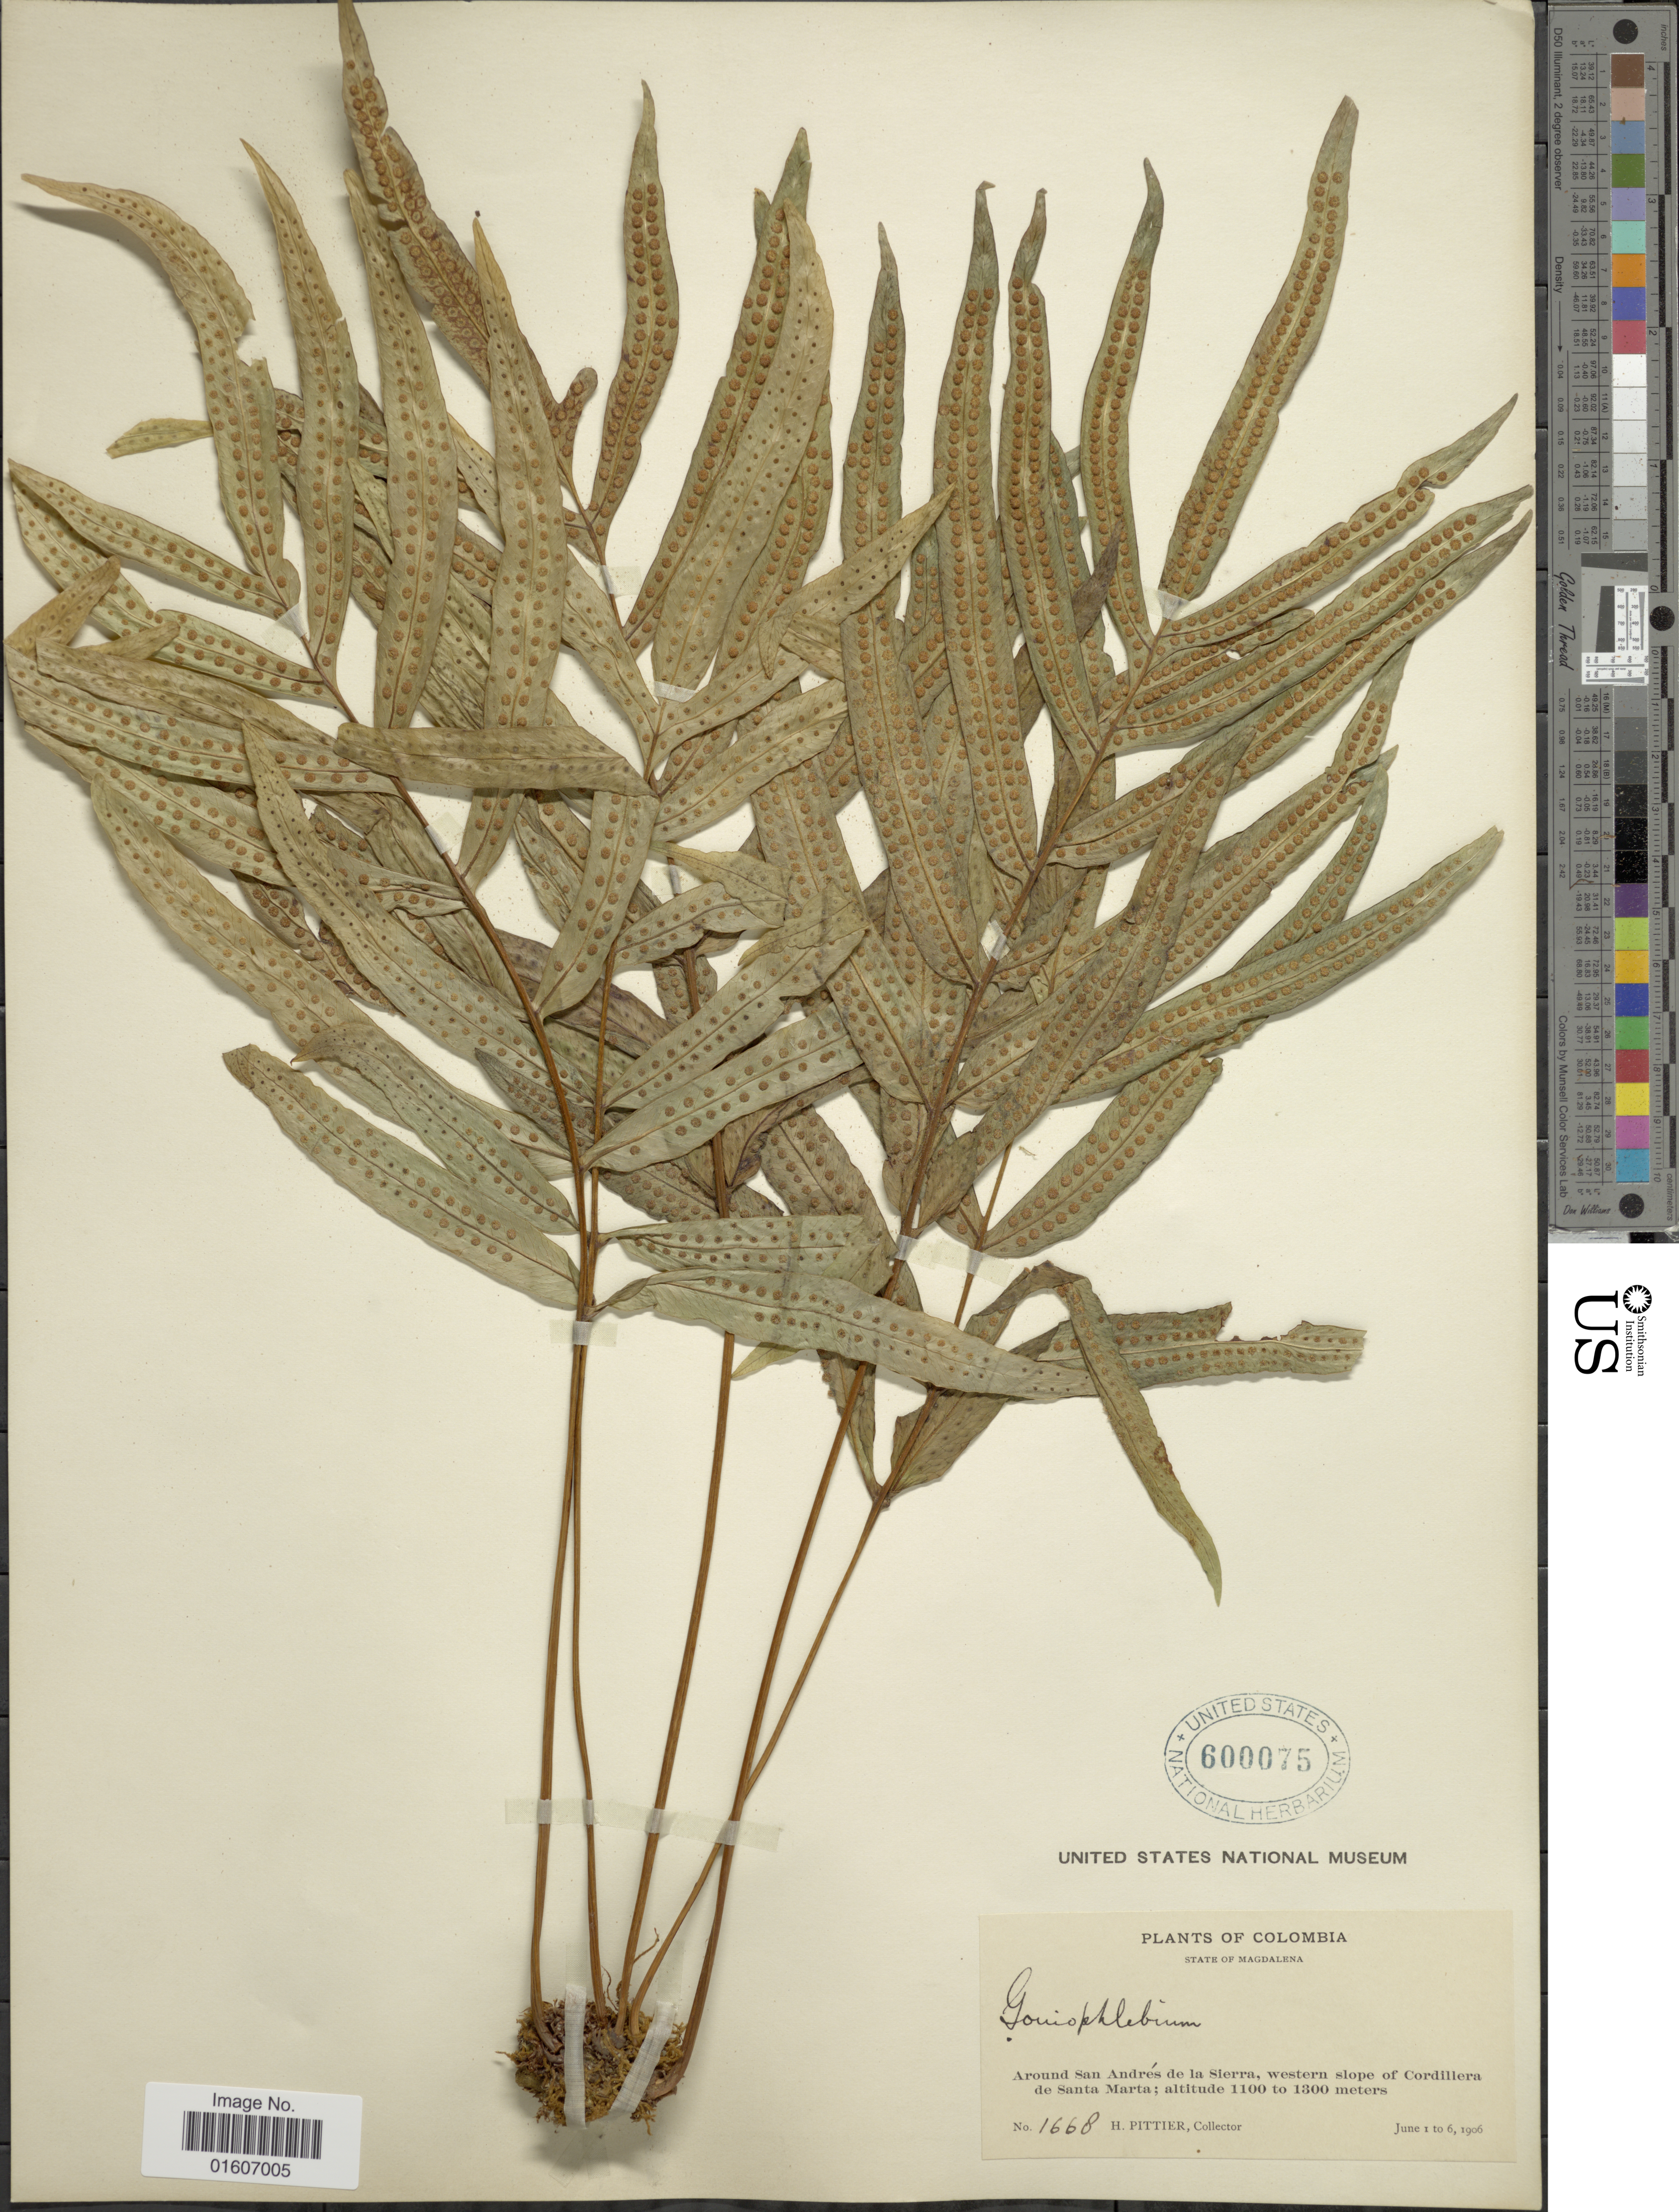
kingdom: Plantae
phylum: Tracheophyta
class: Polypodiopsida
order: Polypodiales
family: Polypodiaceae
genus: Serpocaulon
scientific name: Serpocaulon triseriale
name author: (Sw.) A.R. Sm.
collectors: H. F. Pittier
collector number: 1668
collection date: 1906-06-01/1906-06-06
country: Colombia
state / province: Magdalena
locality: Around San Andrés de la Sierra, western slope of Cordillera de Santa Marta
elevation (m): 1100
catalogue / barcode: US 600075